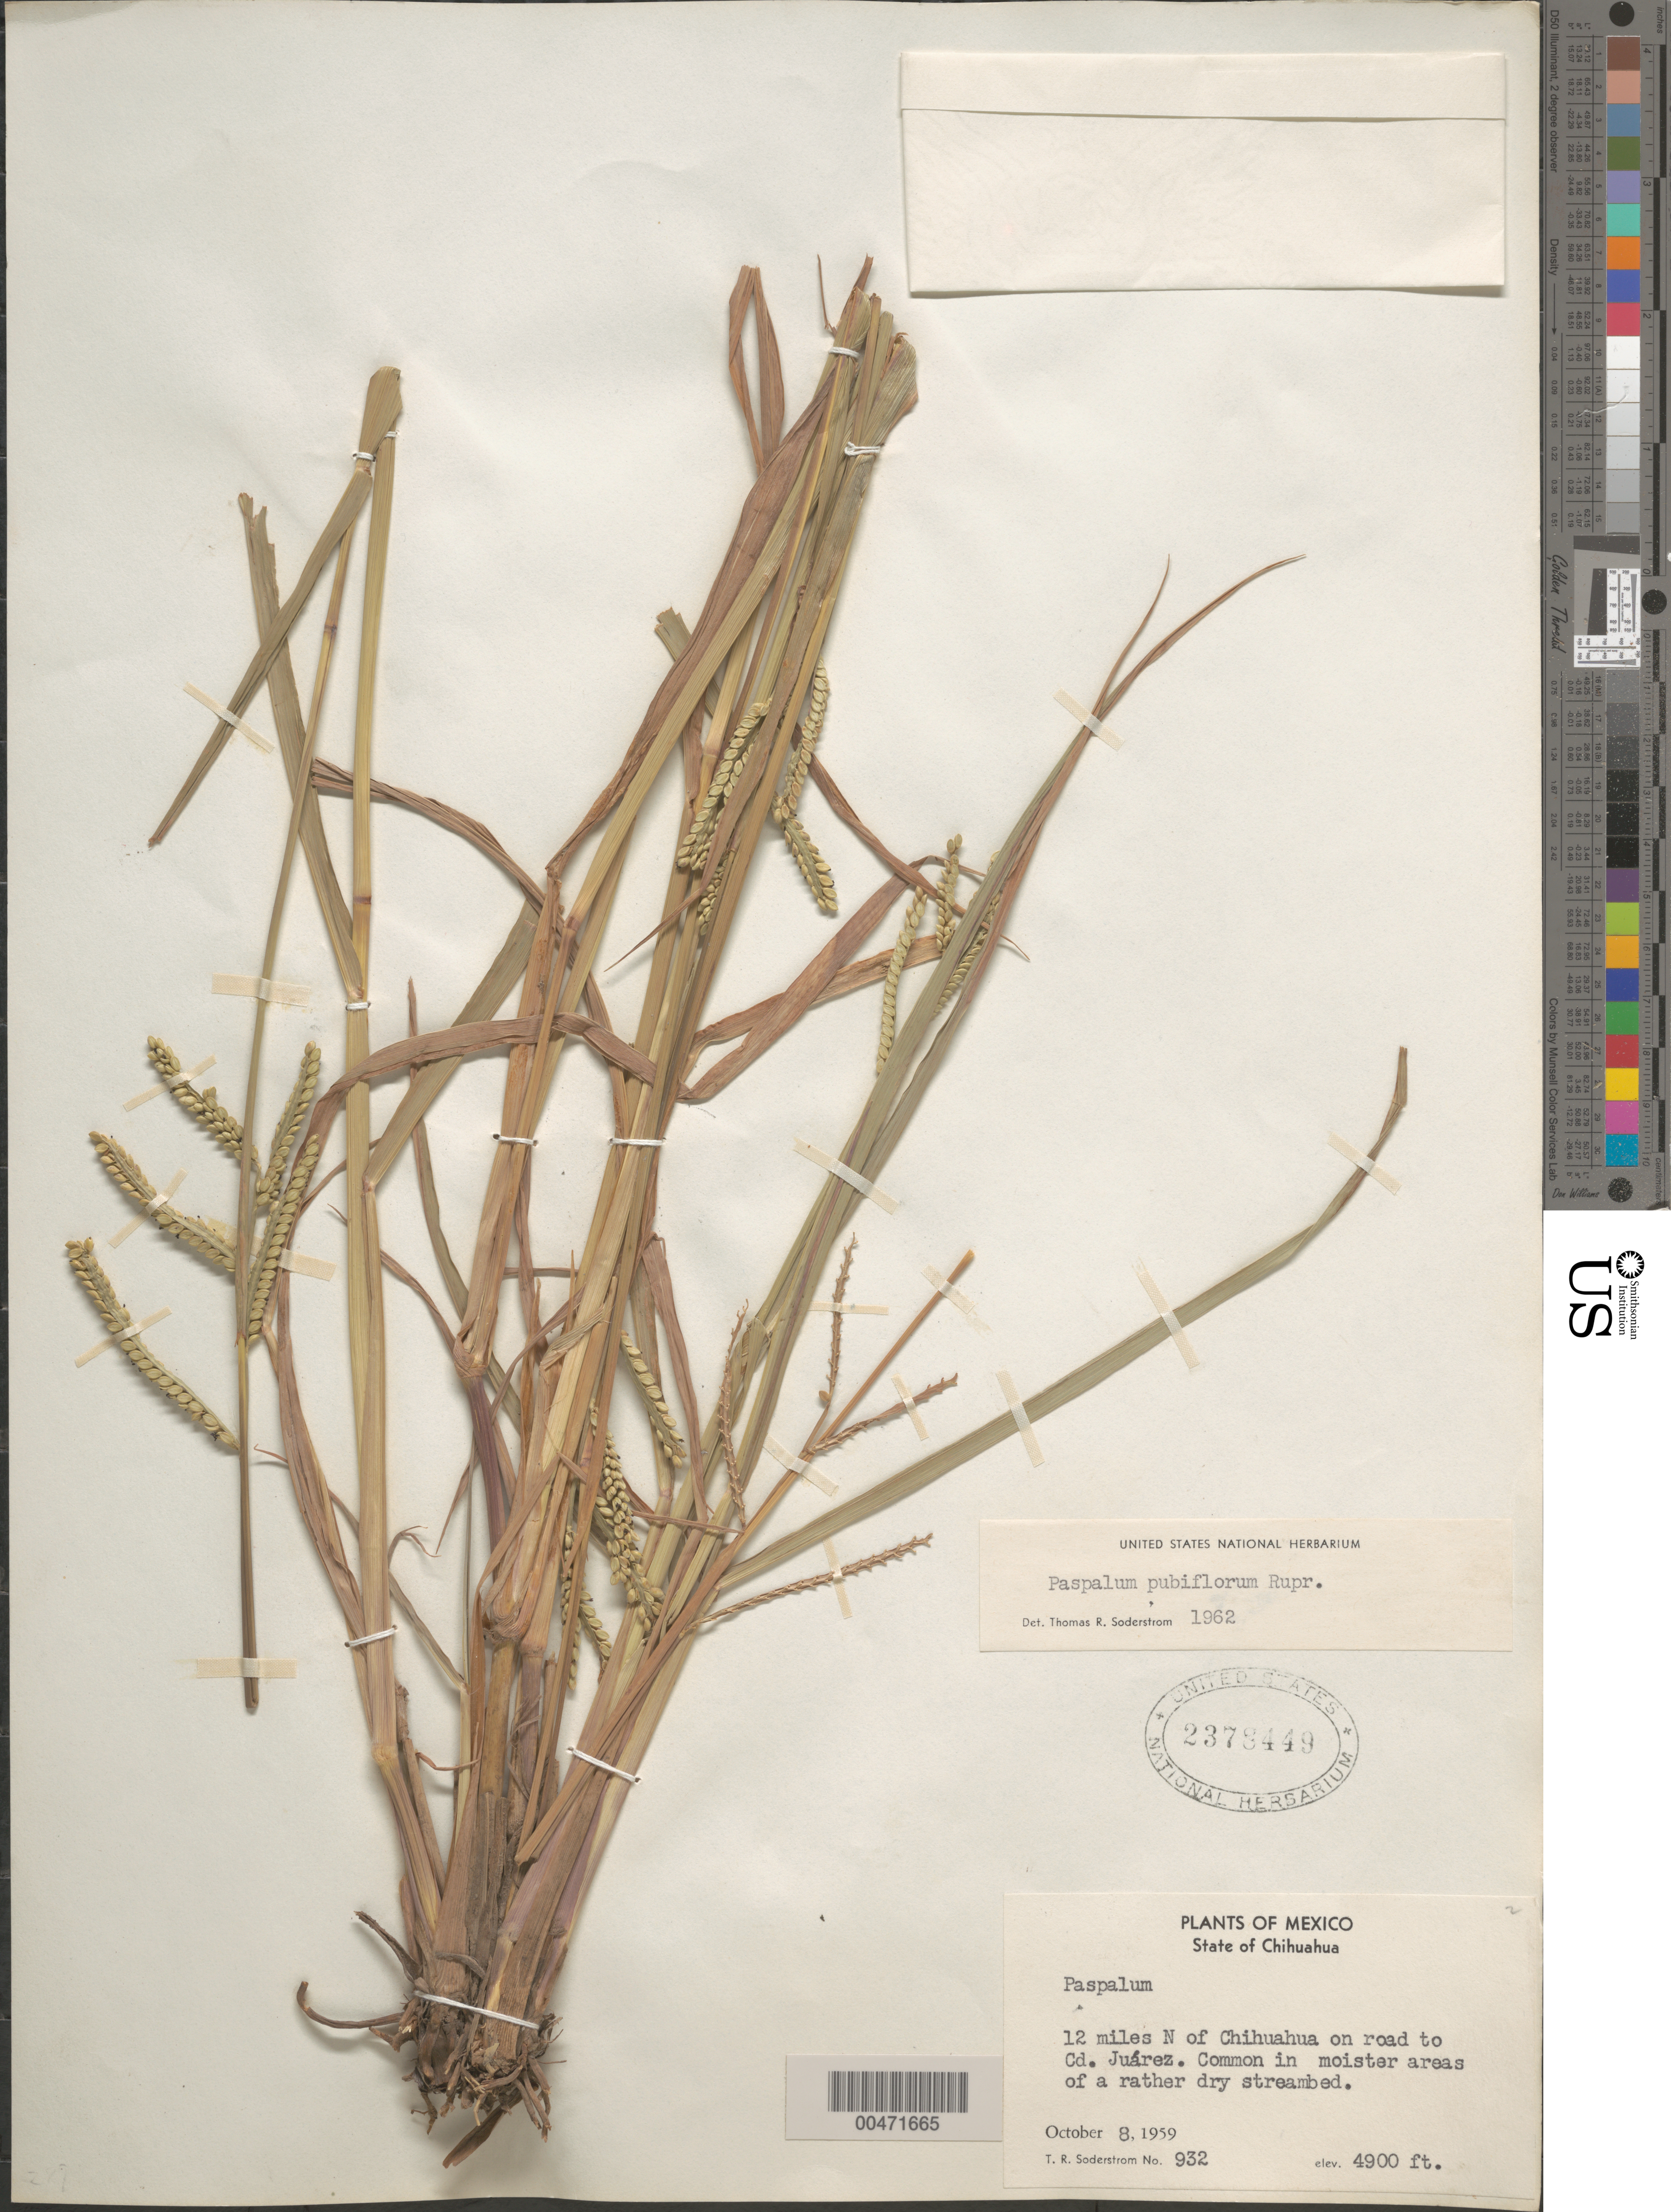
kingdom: Plantae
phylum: Tracheophyta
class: Liliopsida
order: Poales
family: Poaceae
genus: Paspalum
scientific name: Paspalum pubiflorum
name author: Rupr. ex E. Fourn.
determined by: Soderstrom, T. R.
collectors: T. R. Soderstrom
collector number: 932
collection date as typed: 8 Oct 1959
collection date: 1959-10-08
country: Mexico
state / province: Chihuahua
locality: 12 mi N of Chihuahua on rd to Cd. Juárez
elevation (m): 1494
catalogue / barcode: US 2378449